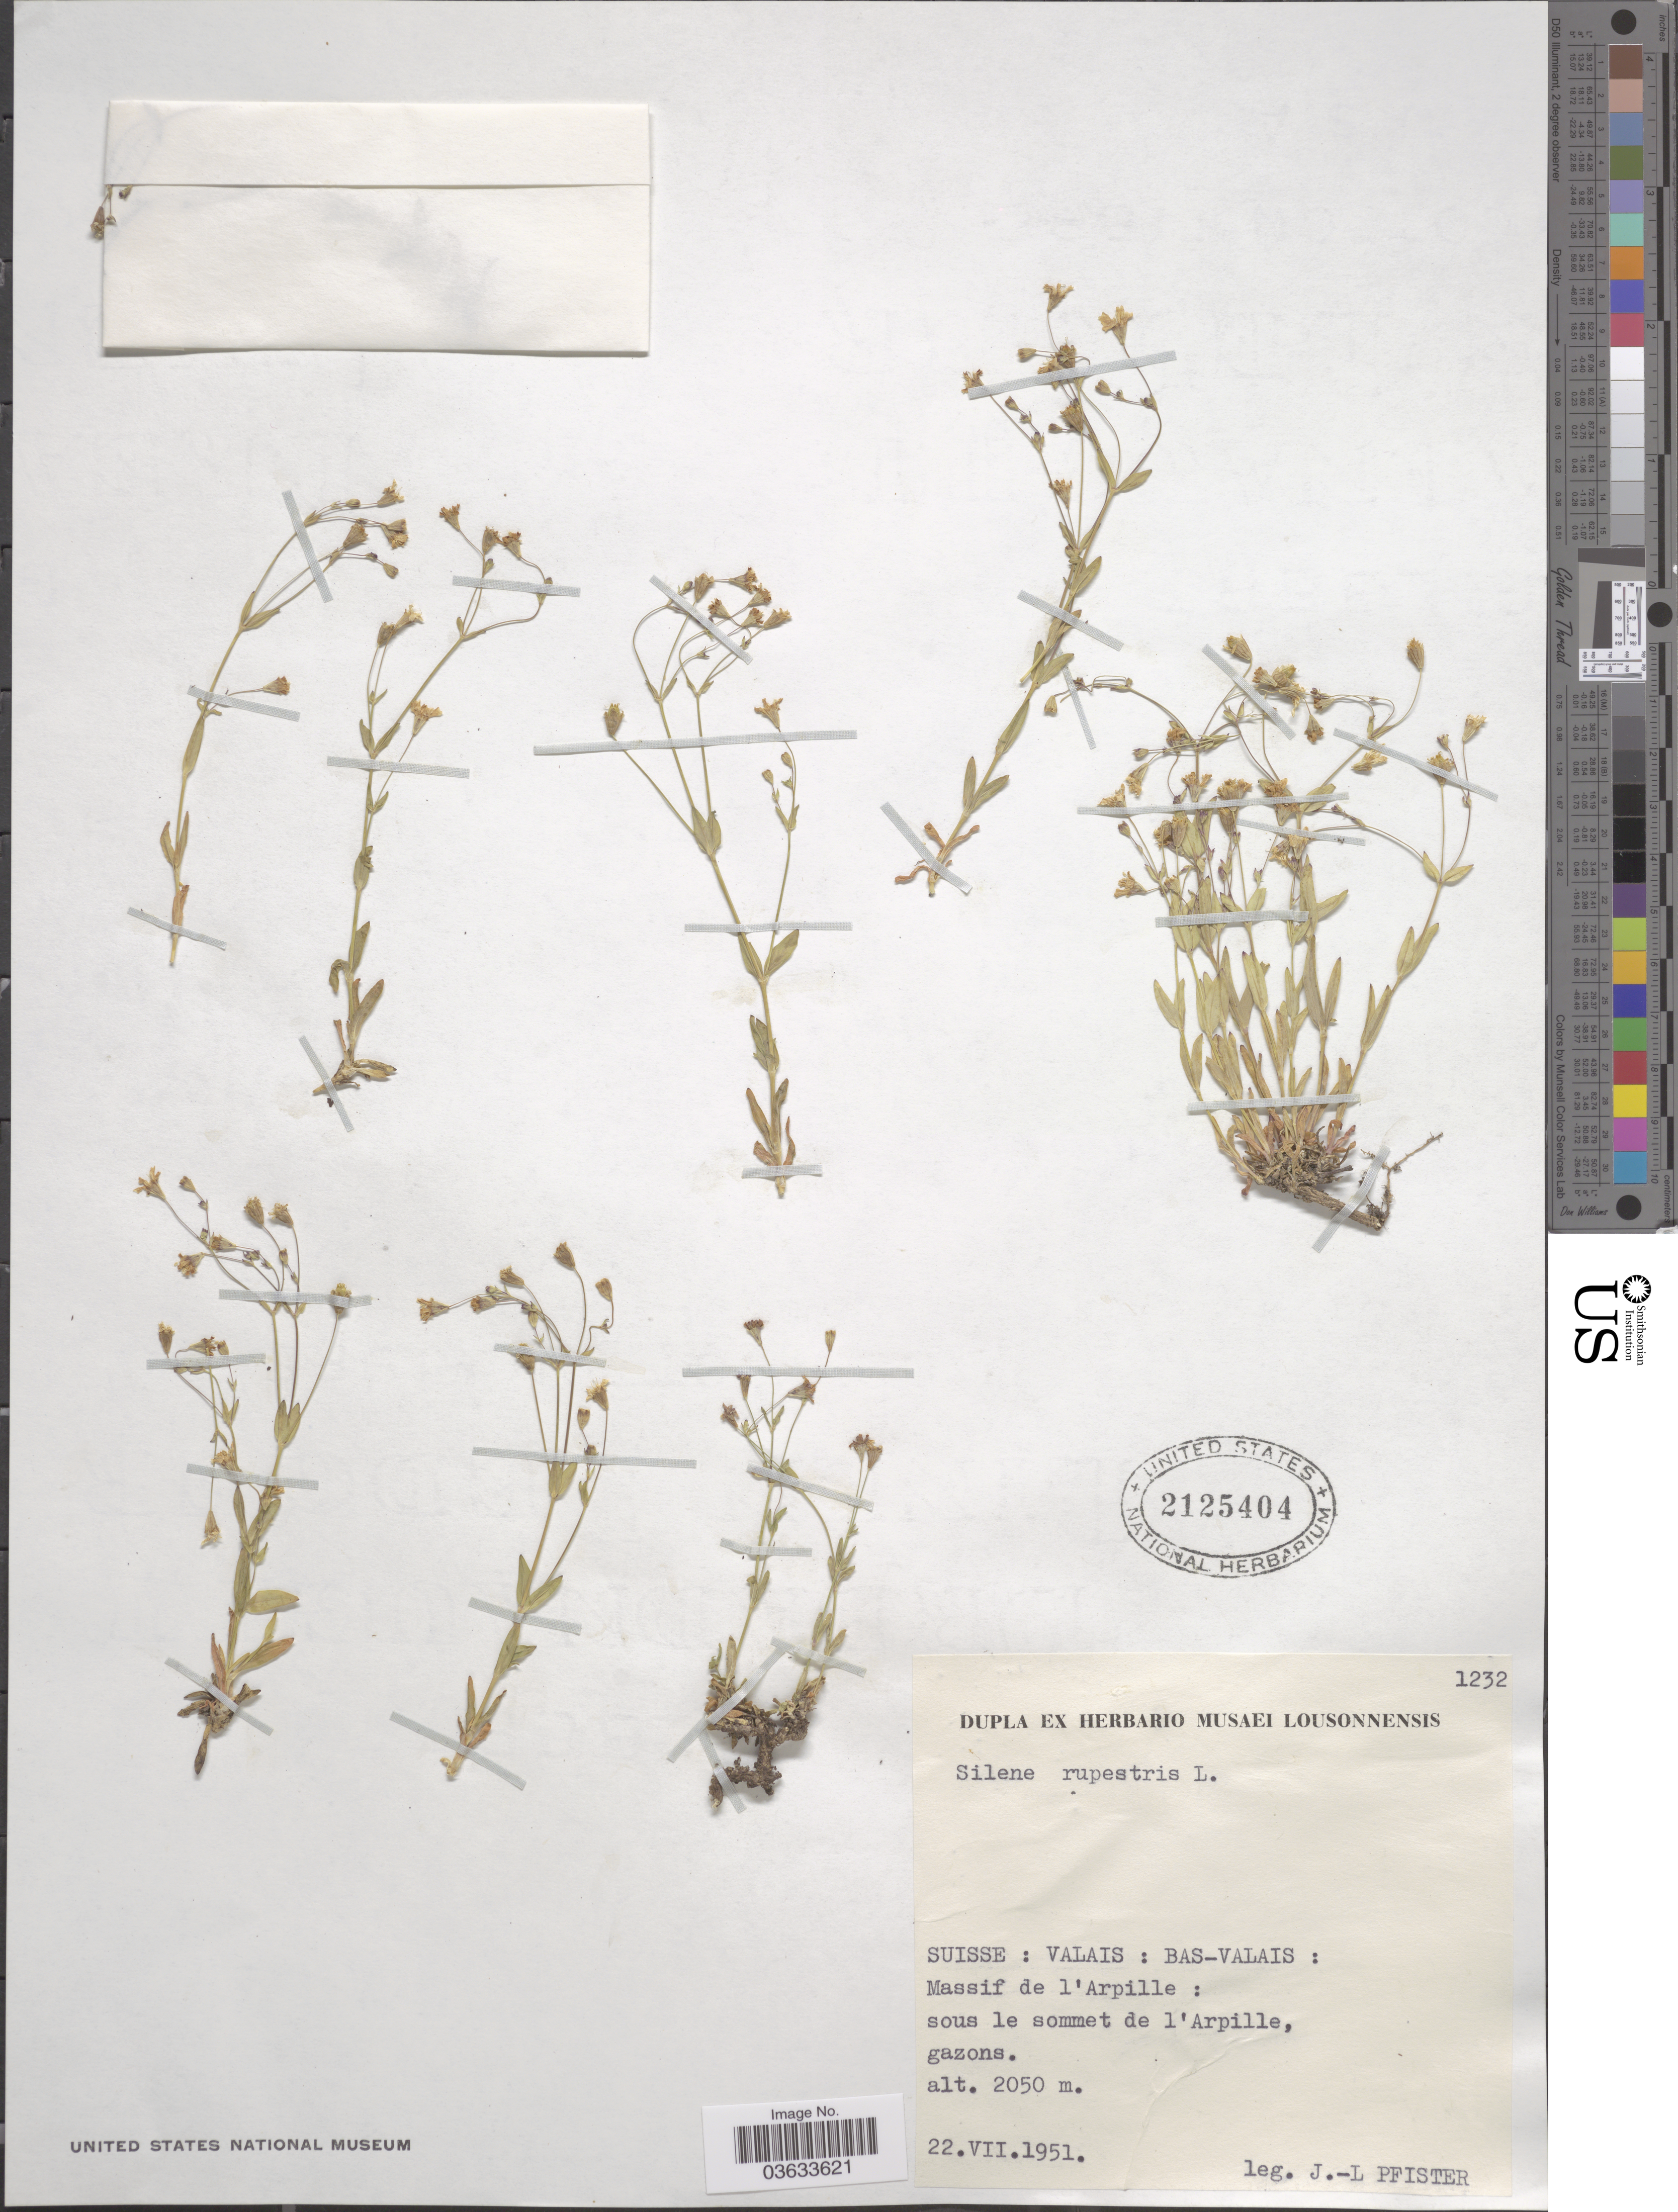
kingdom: Plantae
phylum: Tracheophyta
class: Magnoliopsida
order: Caryophyllales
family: Caryophyllaceae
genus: Atocion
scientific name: Atocion rupestre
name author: (L.) Oxelman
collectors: J. Pfister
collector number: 1232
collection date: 1951-07-22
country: Switzerland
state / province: Valais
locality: Suisse: Valais: Bas-Valais: Massif de l'Arpille: sous le sommet de l'Arpille, gazons.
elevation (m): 2050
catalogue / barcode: US 2125404